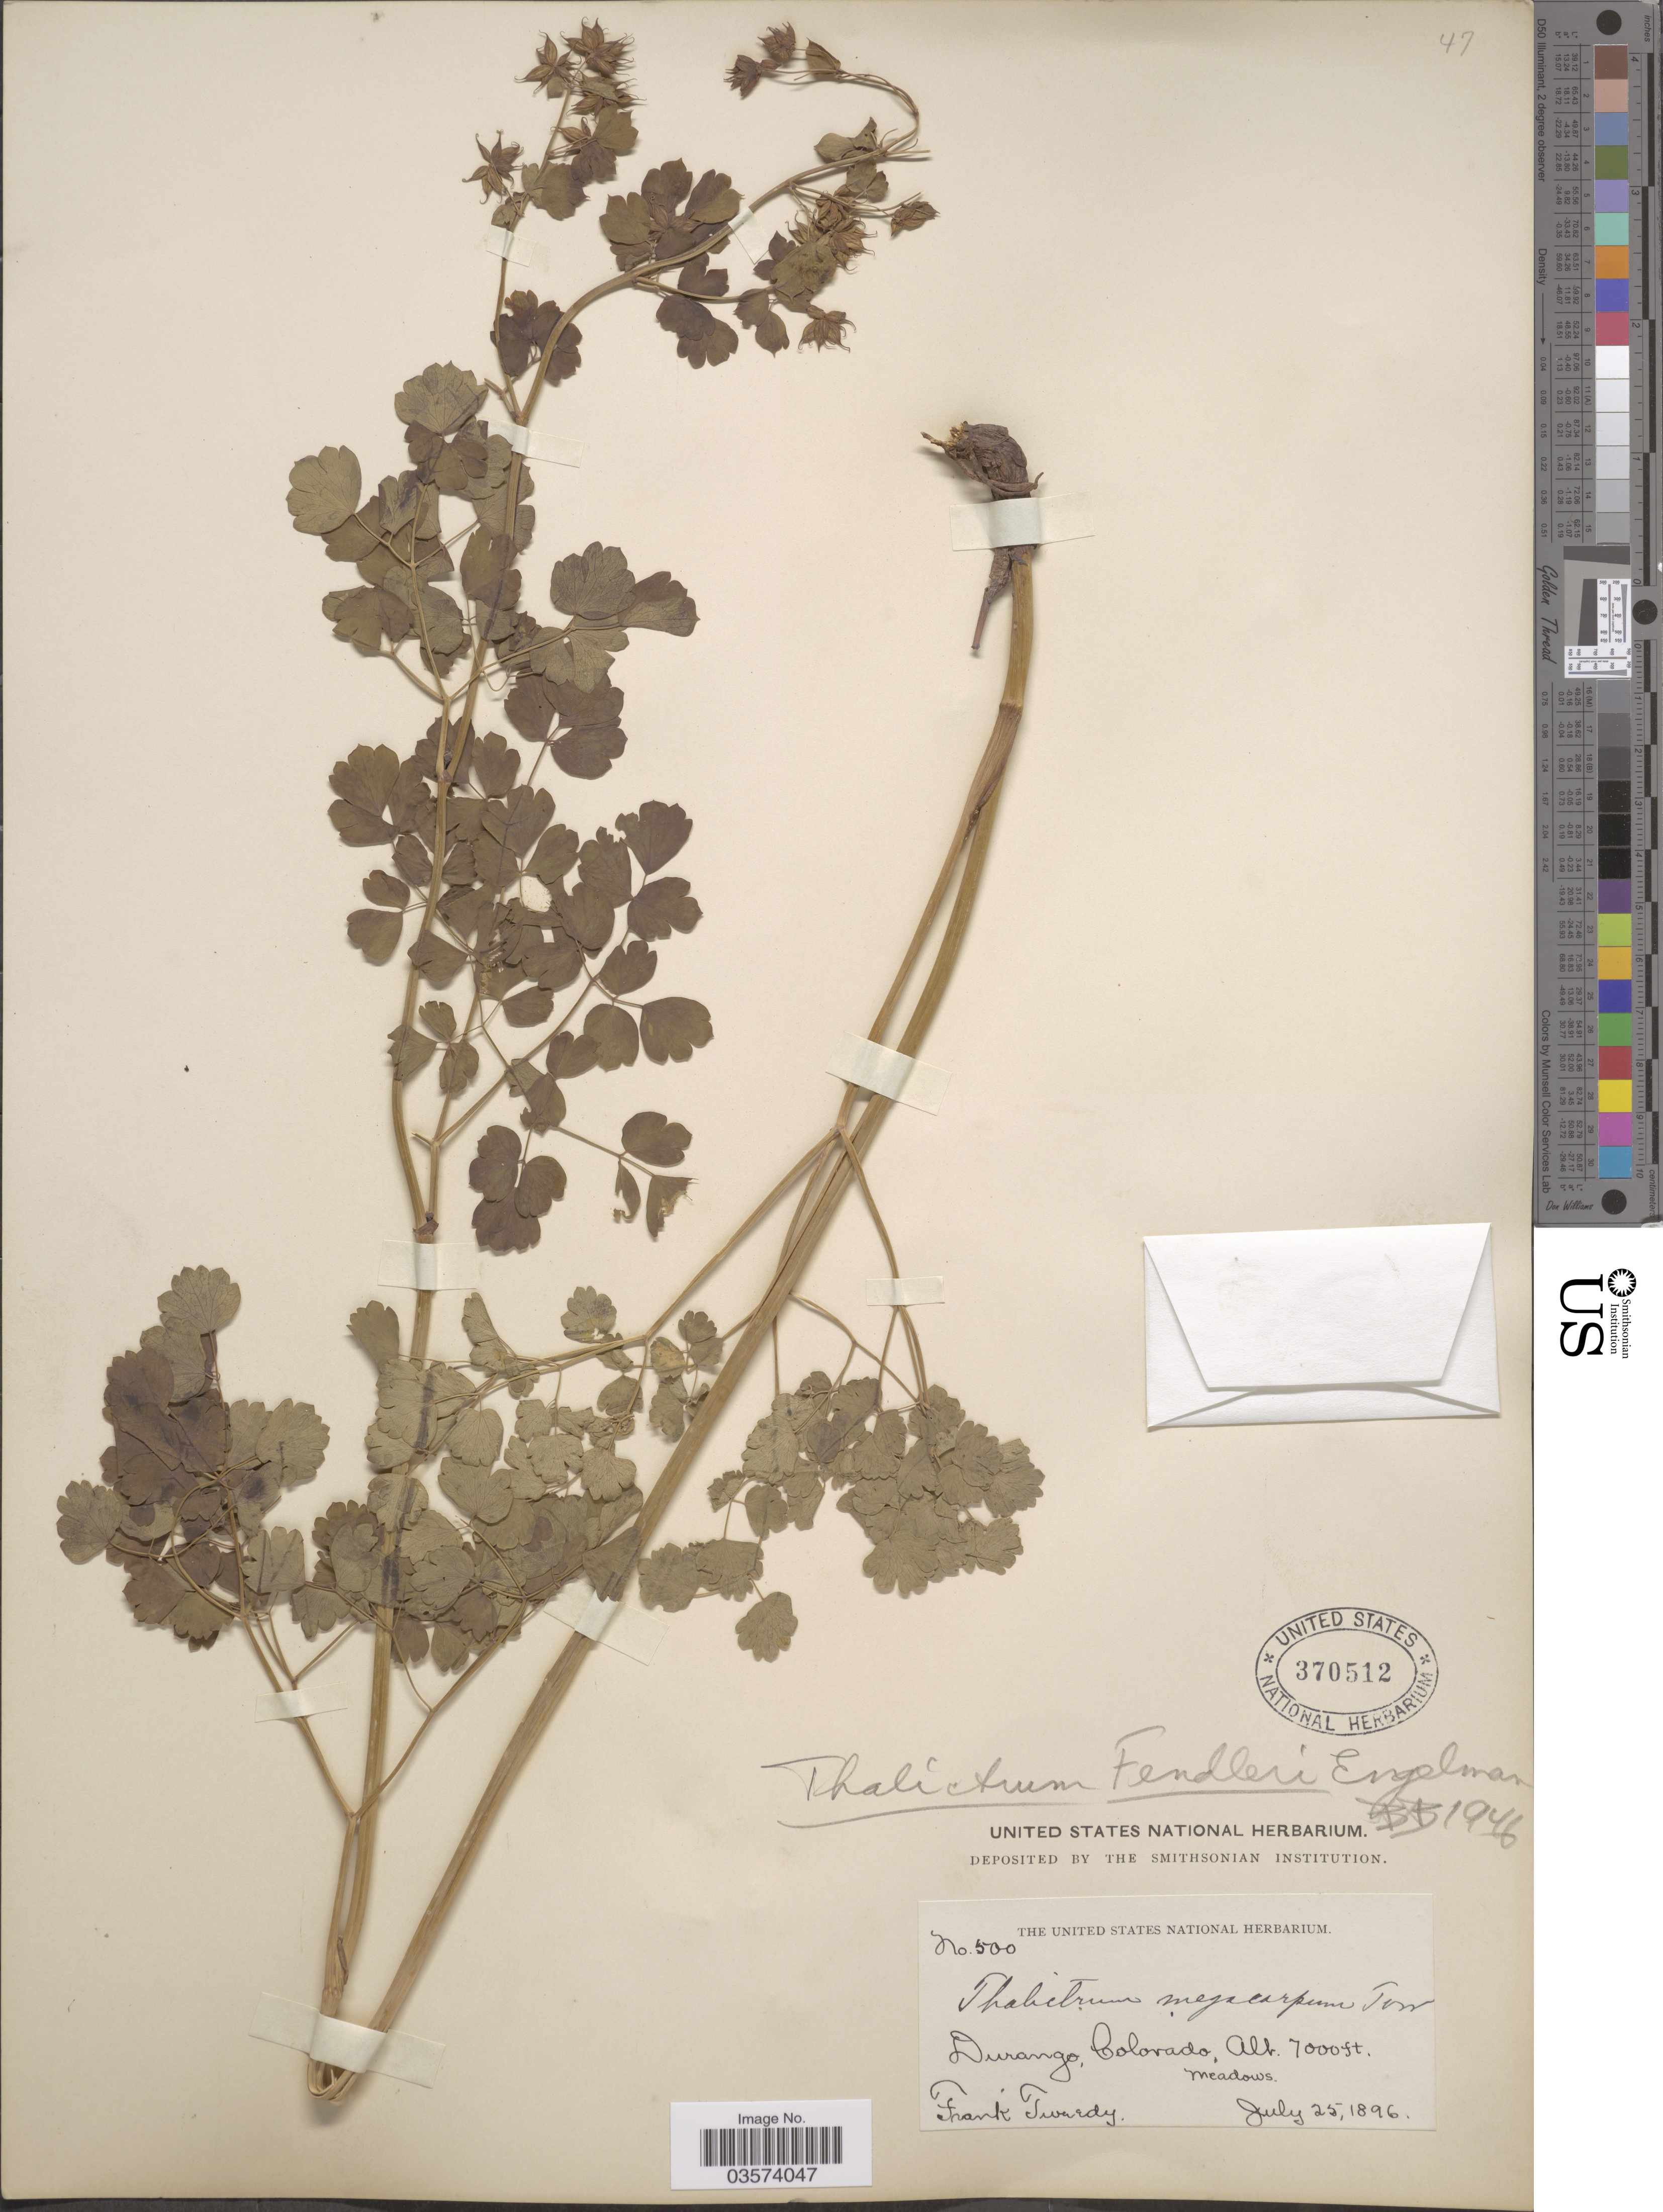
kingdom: Plantae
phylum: Tracheophyta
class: Magnoliopsida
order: Ranunculales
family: Ranunculaceae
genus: Thalictrum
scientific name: Thalictrum fendleri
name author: Engelm. ex A. Gray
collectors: F. Tweedy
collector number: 500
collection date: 1896-07-25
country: United States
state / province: Colorado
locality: Durango.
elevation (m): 2134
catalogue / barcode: US 370512